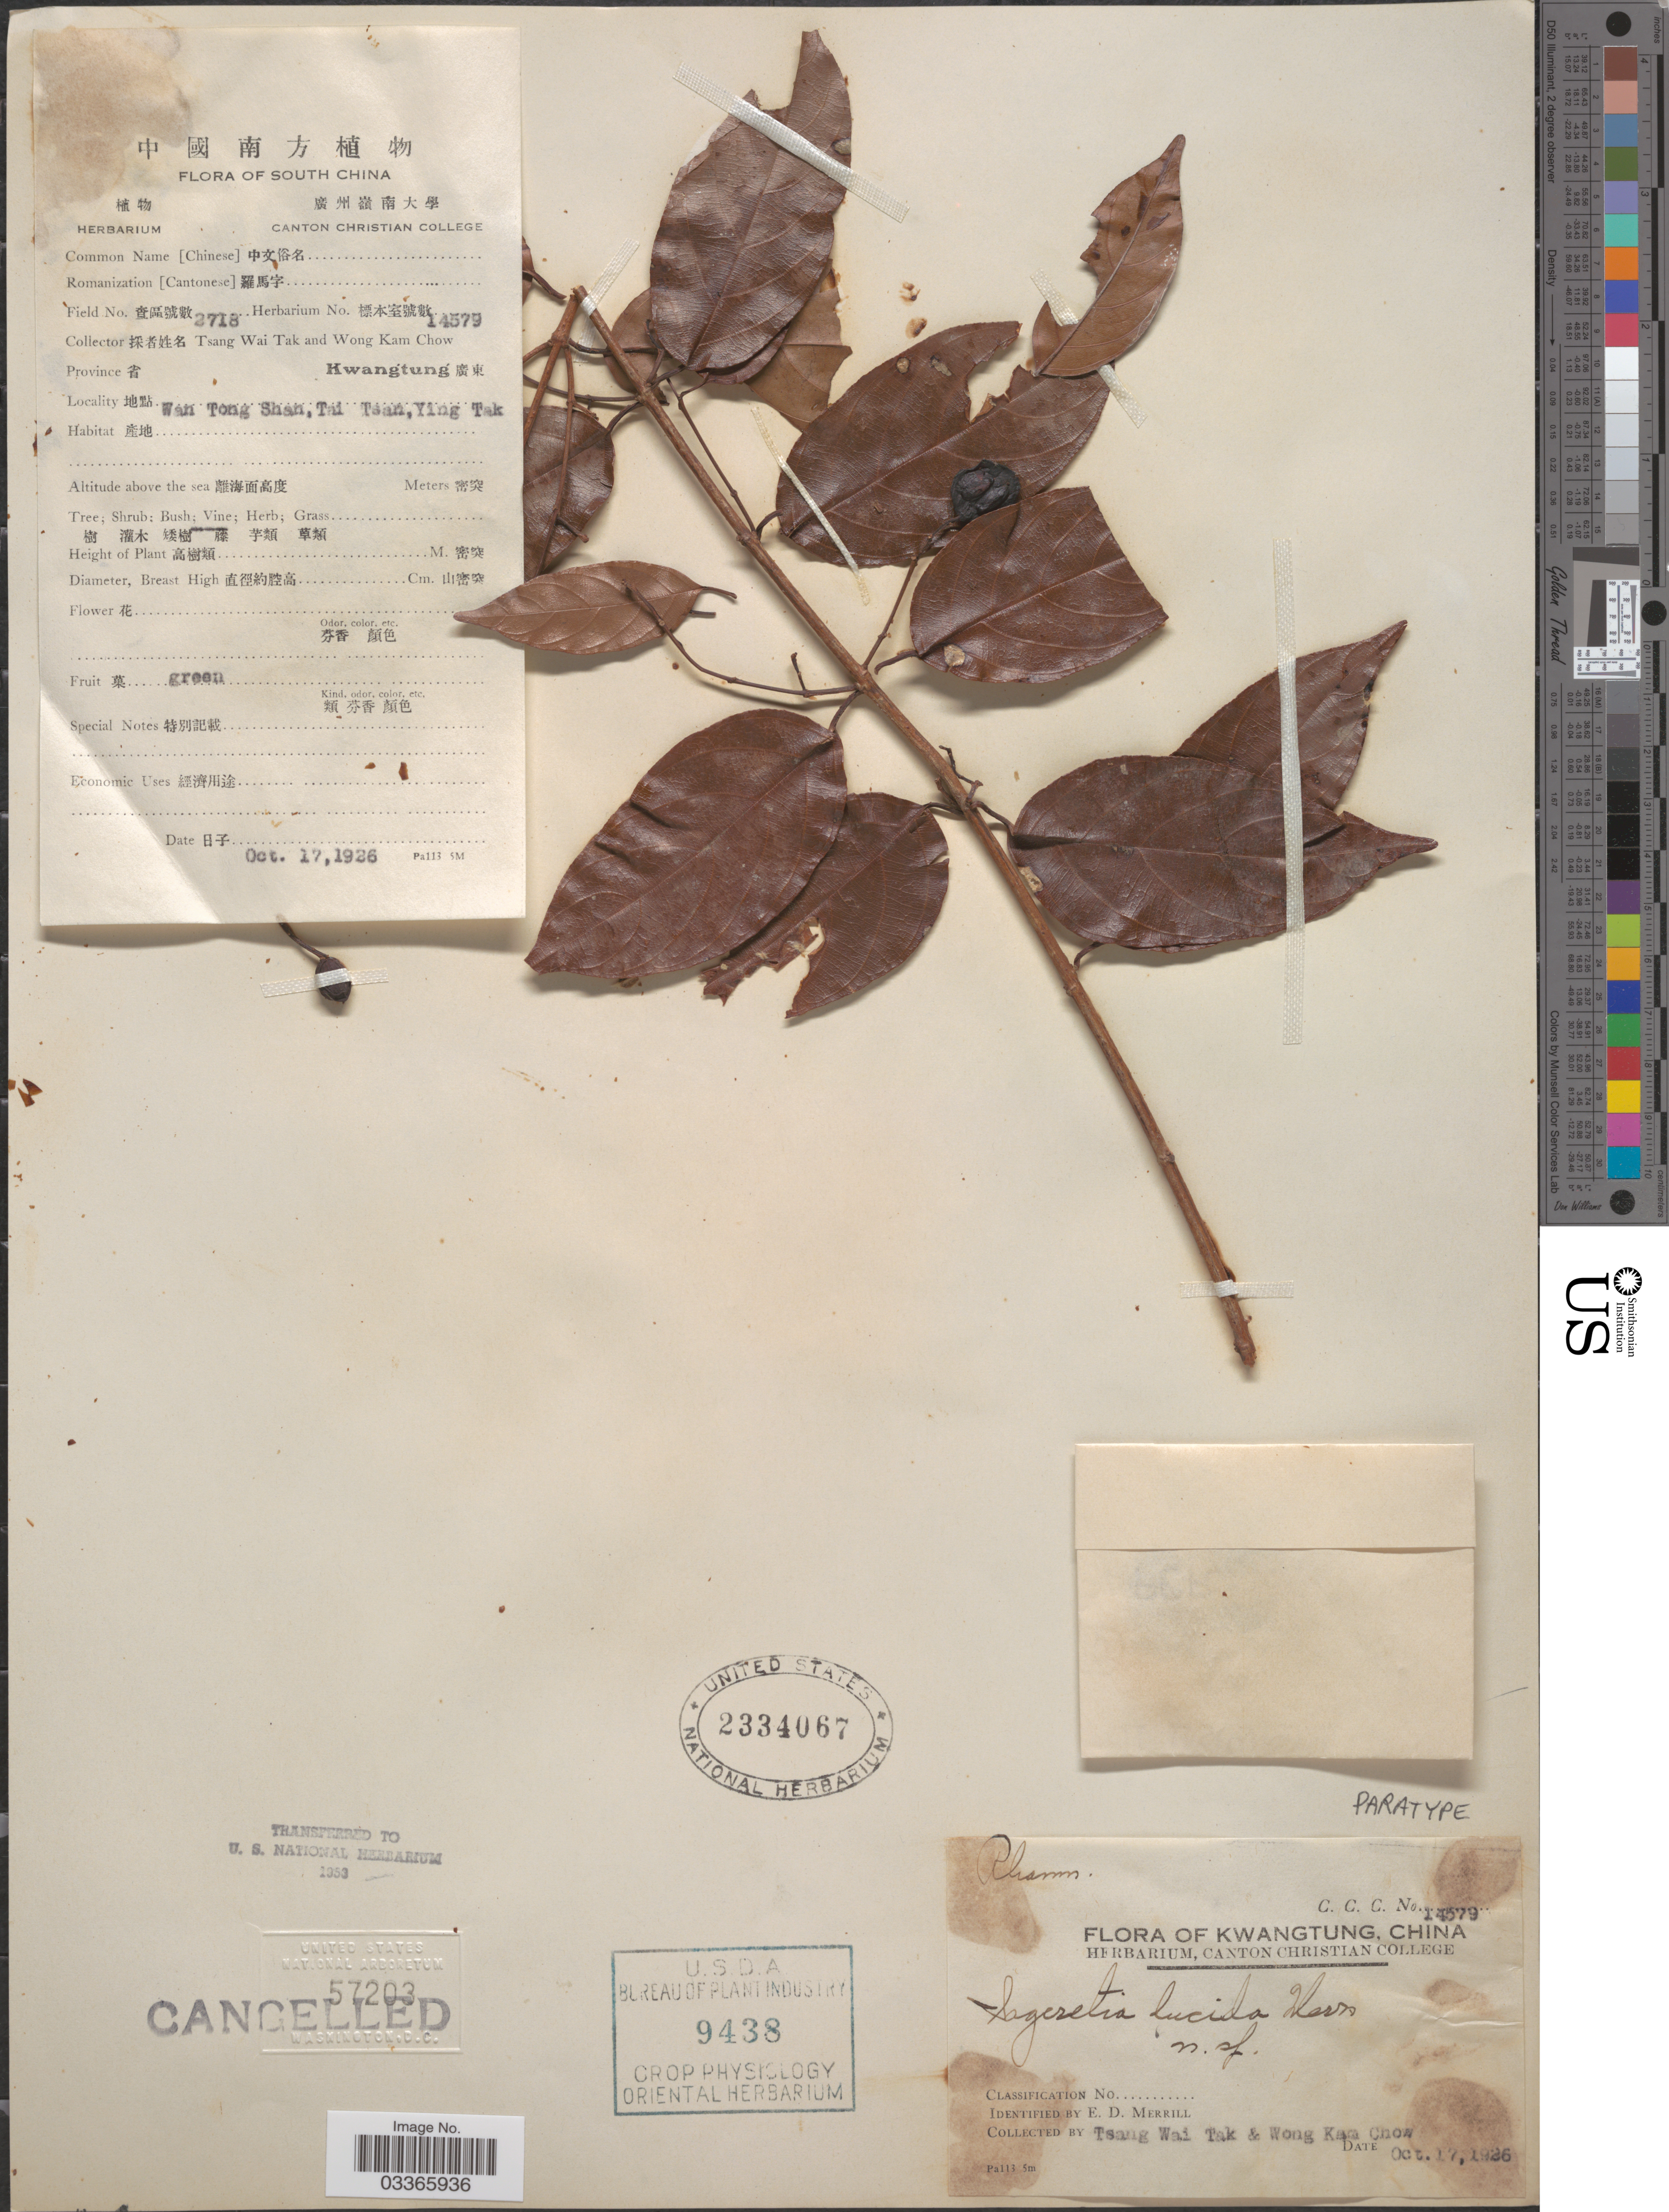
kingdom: Plantae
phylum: Tracheophyta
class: Magnoliopsida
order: Rosales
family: Rhamnaceae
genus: Sageretia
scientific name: Sageretia hamosa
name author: (Wall.) Brongn.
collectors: W. T. Tsang & W. Chow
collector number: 2718/14579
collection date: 1926-10-17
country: China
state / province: Guangdong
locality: South China, Province Kwangtung X, Wan Tong Shan, Tai Tsan, Ying Tak.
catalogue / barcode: US 2334067